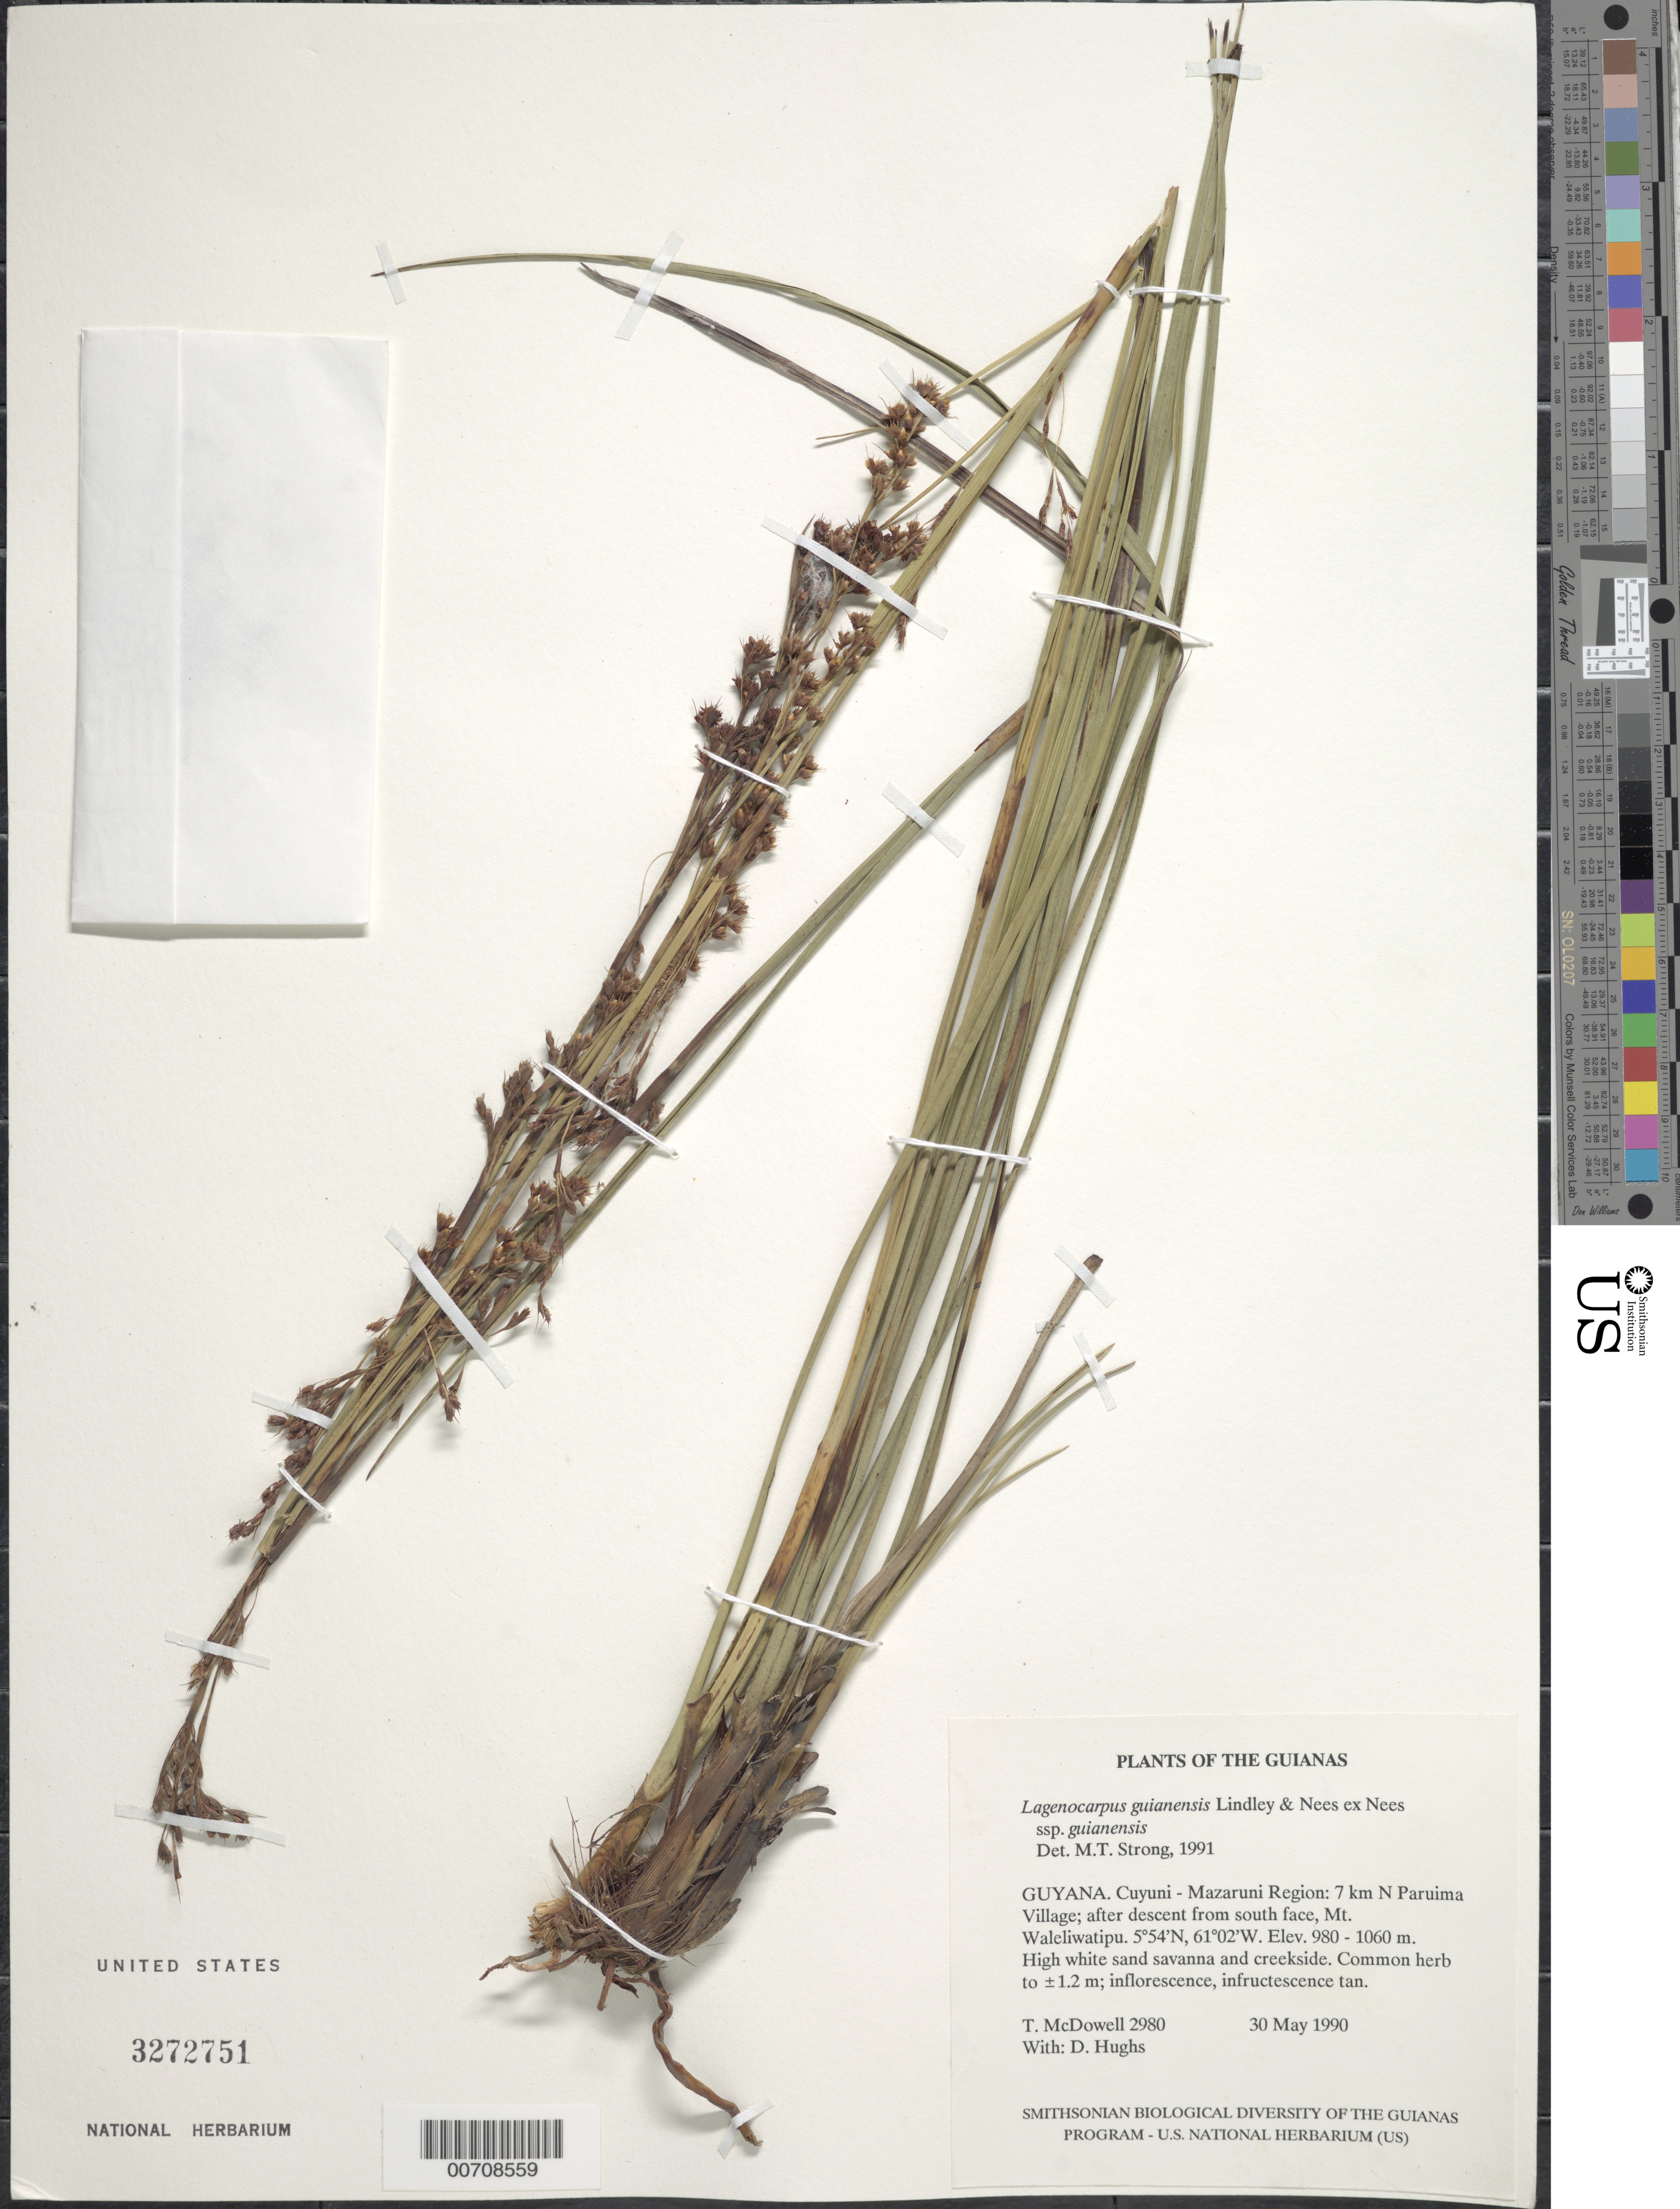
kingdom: Plantae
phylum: Tracheophyta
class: Liliopsida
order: Poales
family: Cyperaceae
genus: Lagenocarpus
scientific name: Lagenocarpus sabanensis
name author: Gilly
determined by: Costa, Suzana M.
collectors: T. McDowell, D. Hughs & D. Gopaul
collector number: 2980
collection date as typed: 30 May 1990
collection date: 1990-05-30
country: Guyana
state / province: Cuyuni-Mazaruni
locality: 7 km N of Paruima Village; after descent from south face of Mt. Waleliwatipu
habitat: High white sand savanna and creekside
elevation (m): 980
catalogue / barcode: US 3272751